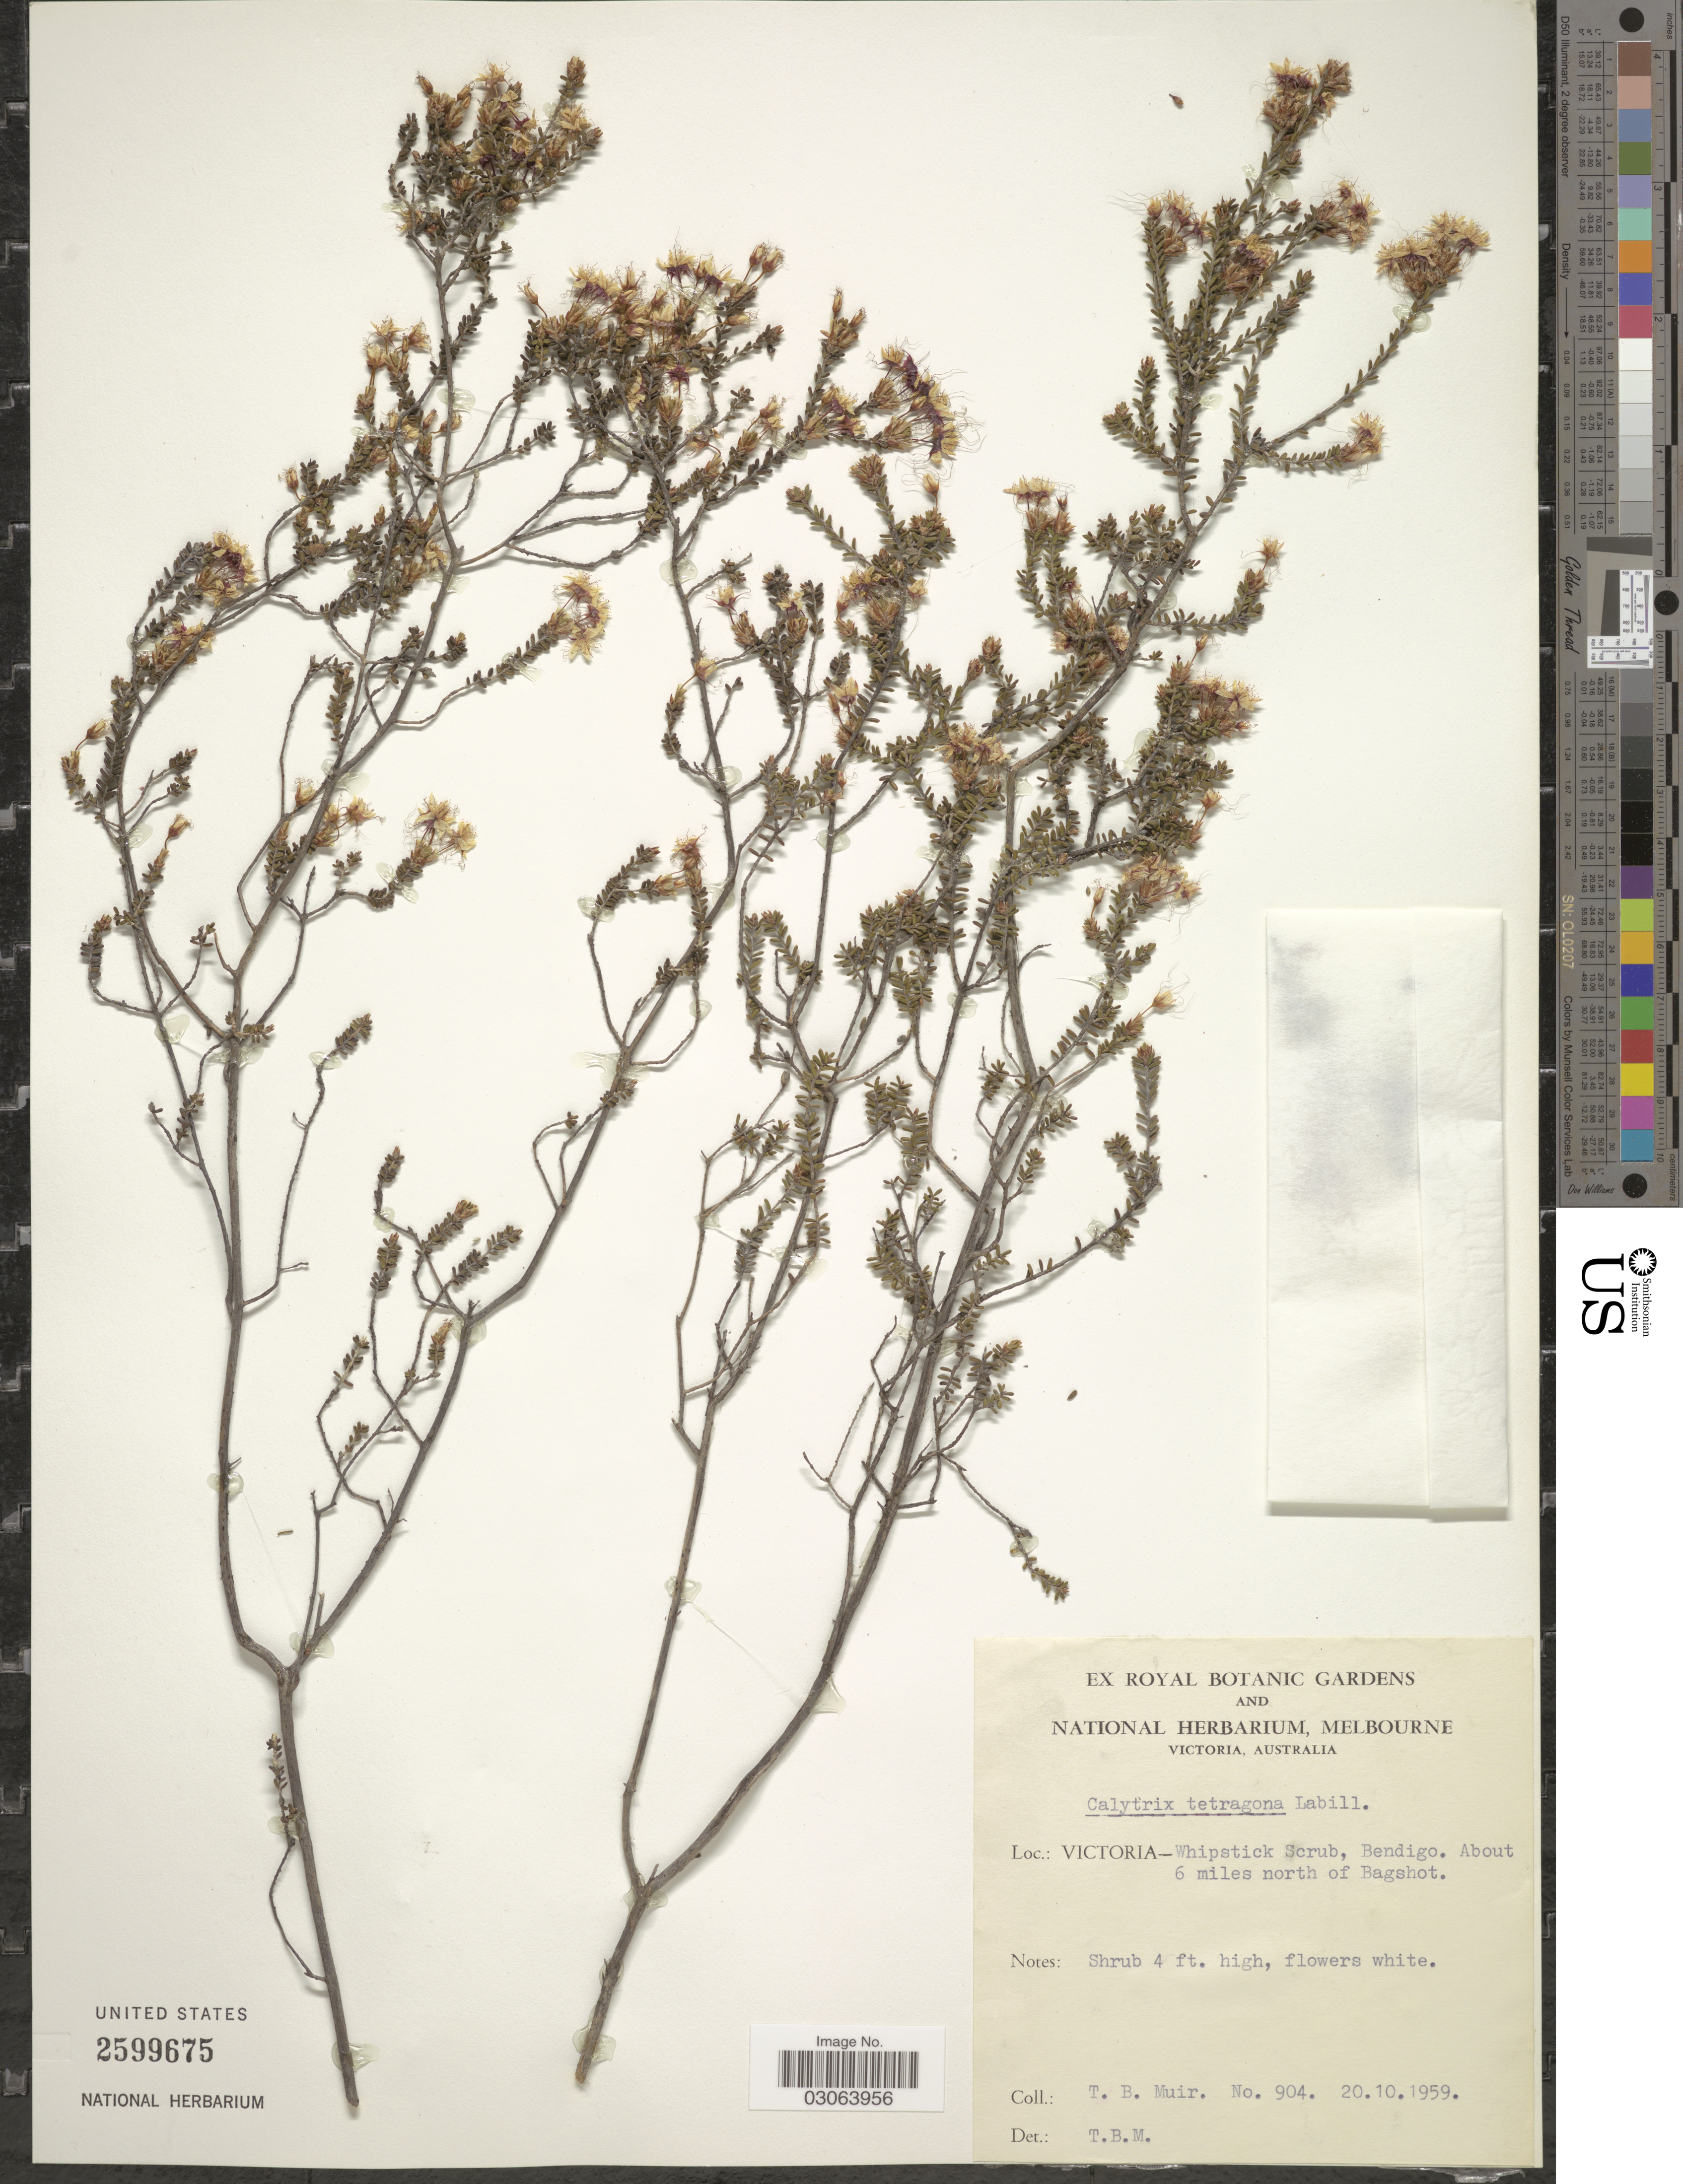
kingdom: Plantae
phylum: Tracheophyta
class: Magnoliopsida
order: Myrtales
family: Myrtaceae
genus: Calytrix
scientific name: Calytrix tetragona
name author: Labill.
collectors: T. Muir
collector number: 904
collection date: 1959-10-20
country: Australia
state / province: Victoria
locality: Victoria - Whipstick Scrub, Bendigo. About 6 miles north of Bagshot.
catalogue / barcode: US 2599675